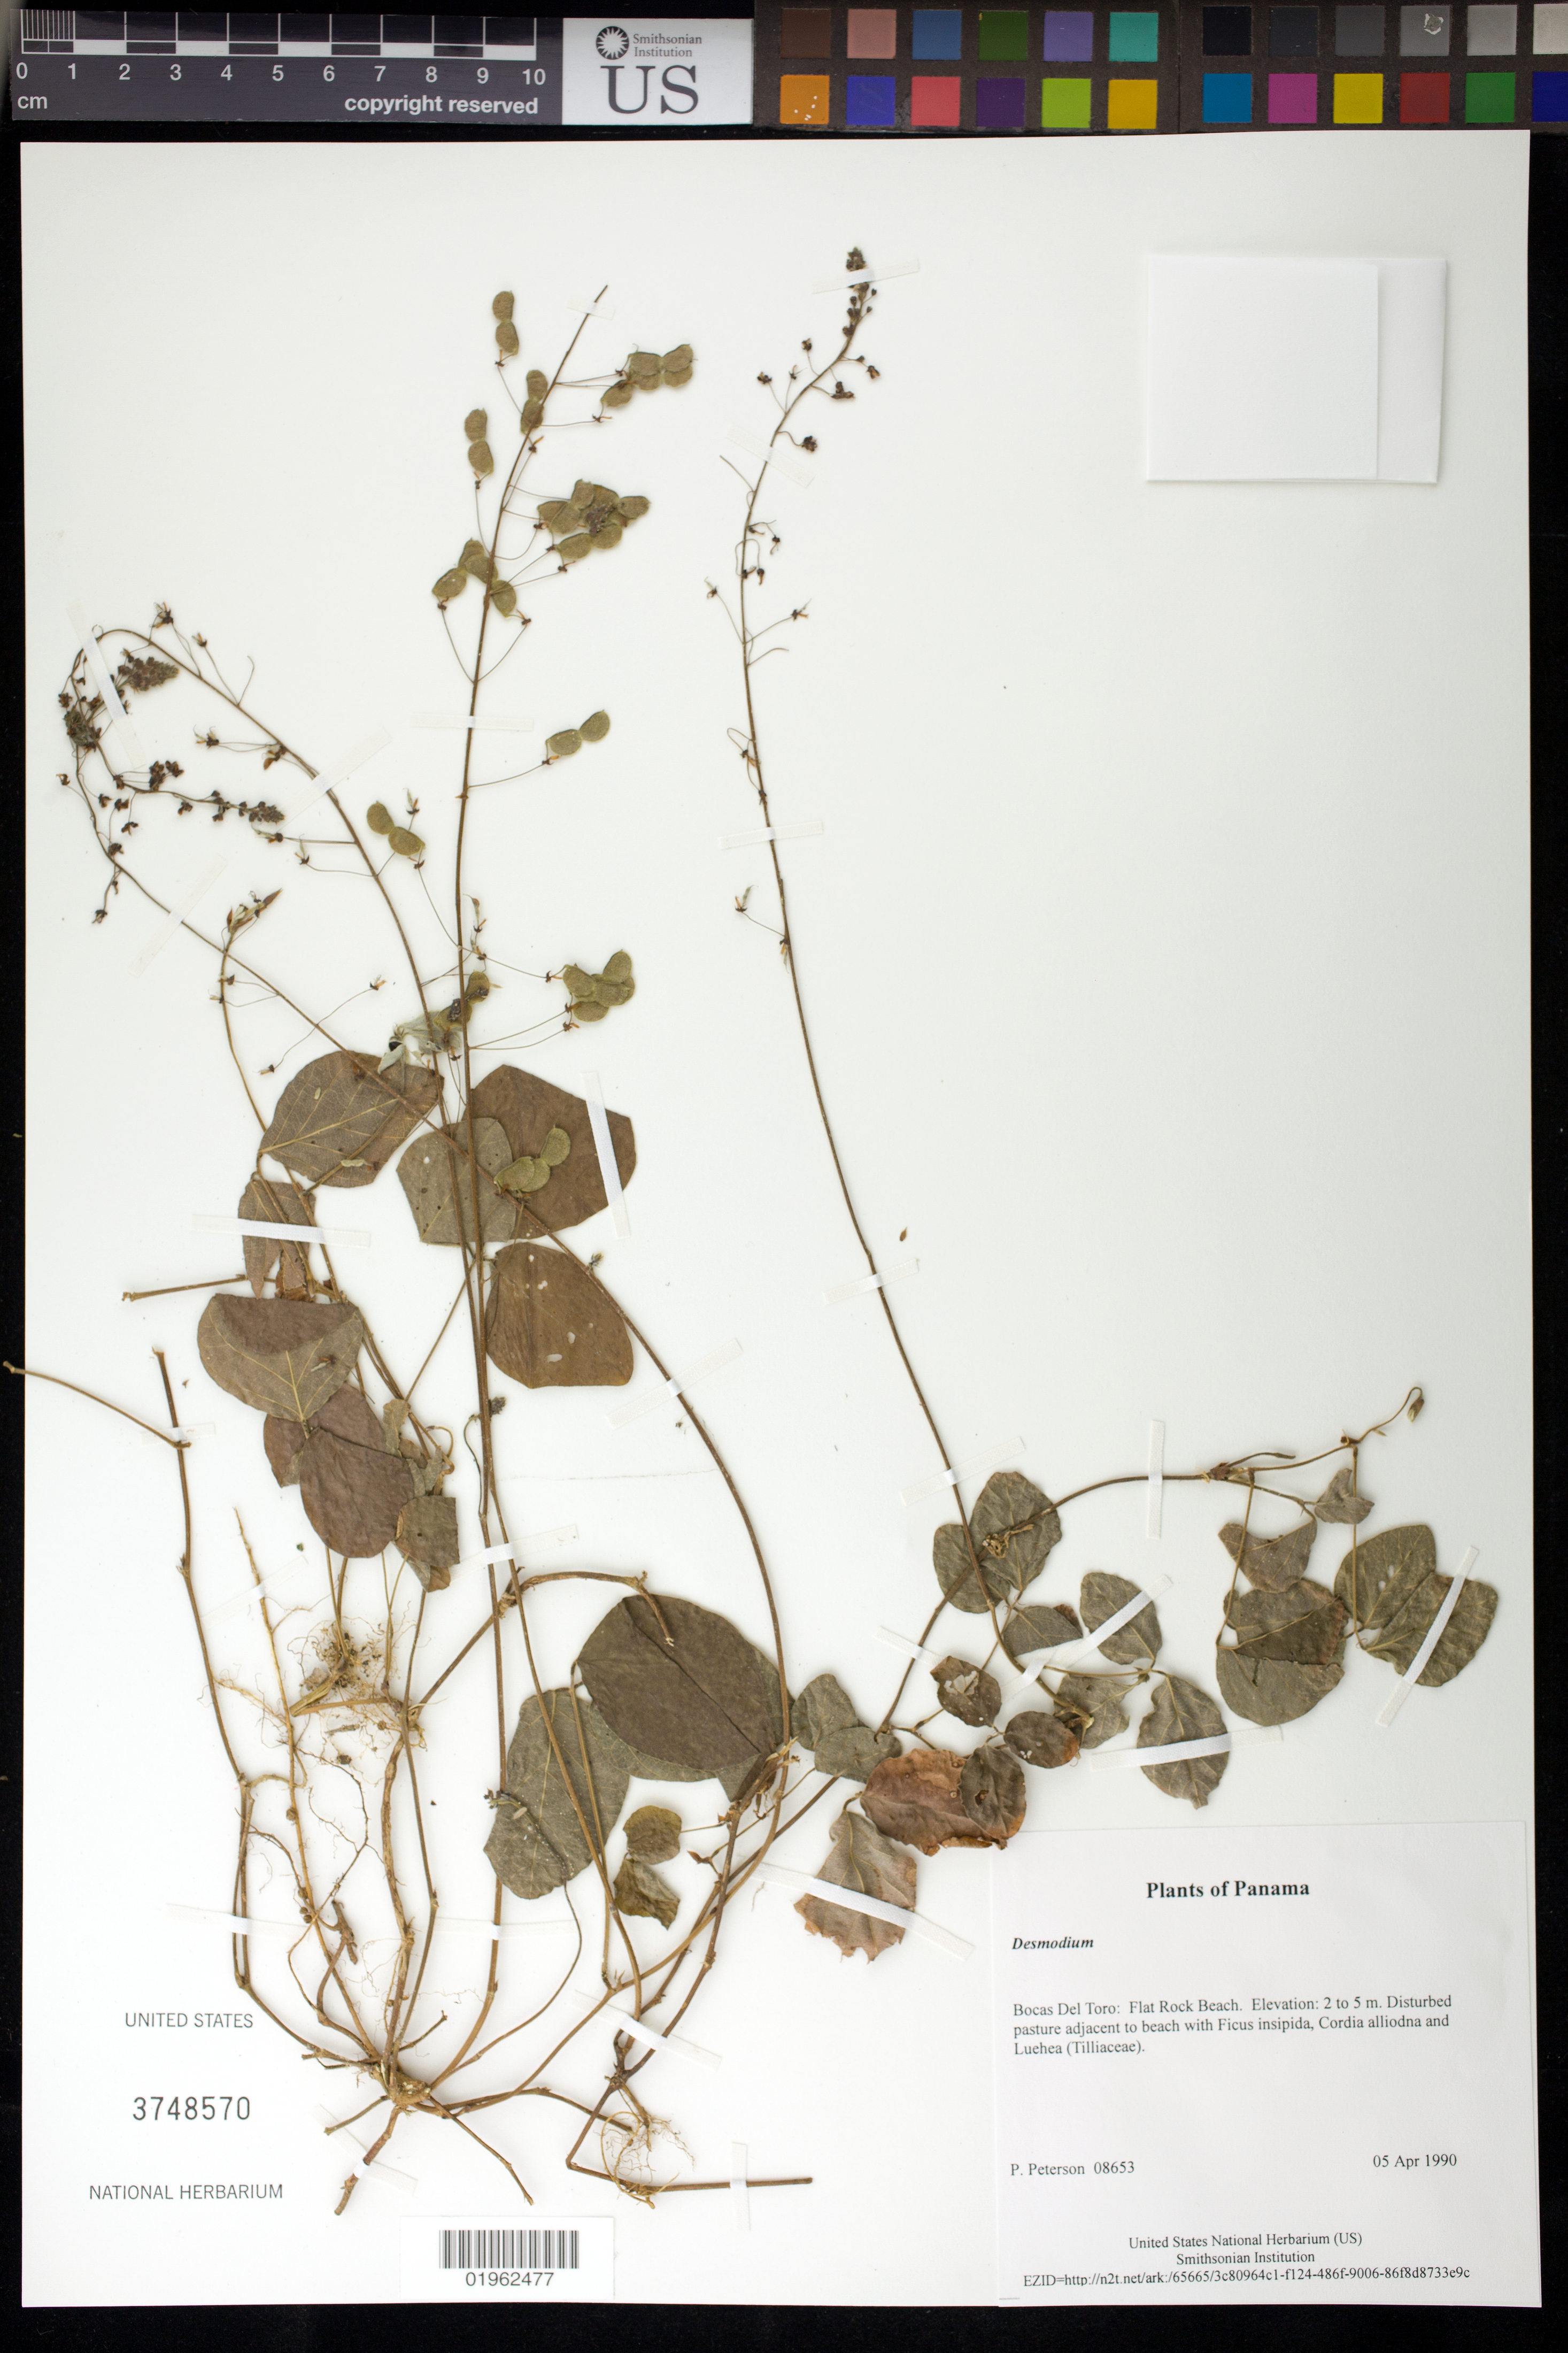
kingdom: Plantae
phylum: Tracheophyta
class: Magnoliopsida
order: Fabales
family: Fabaceae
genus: Desmodium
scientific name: Desmodium sp.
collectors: P. M. Peterson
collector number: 08653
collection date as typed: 05 Apr 1990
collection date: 1990-04-05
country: Panama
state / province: Bocas del Toro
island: Colón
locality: Flat Rock Beach.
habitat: Disturbed pasture adjacent to beach with Ficus insipida, Cordia alliodna and Luehea (Tilliaceae).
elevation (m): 2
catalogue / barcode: US 3748570